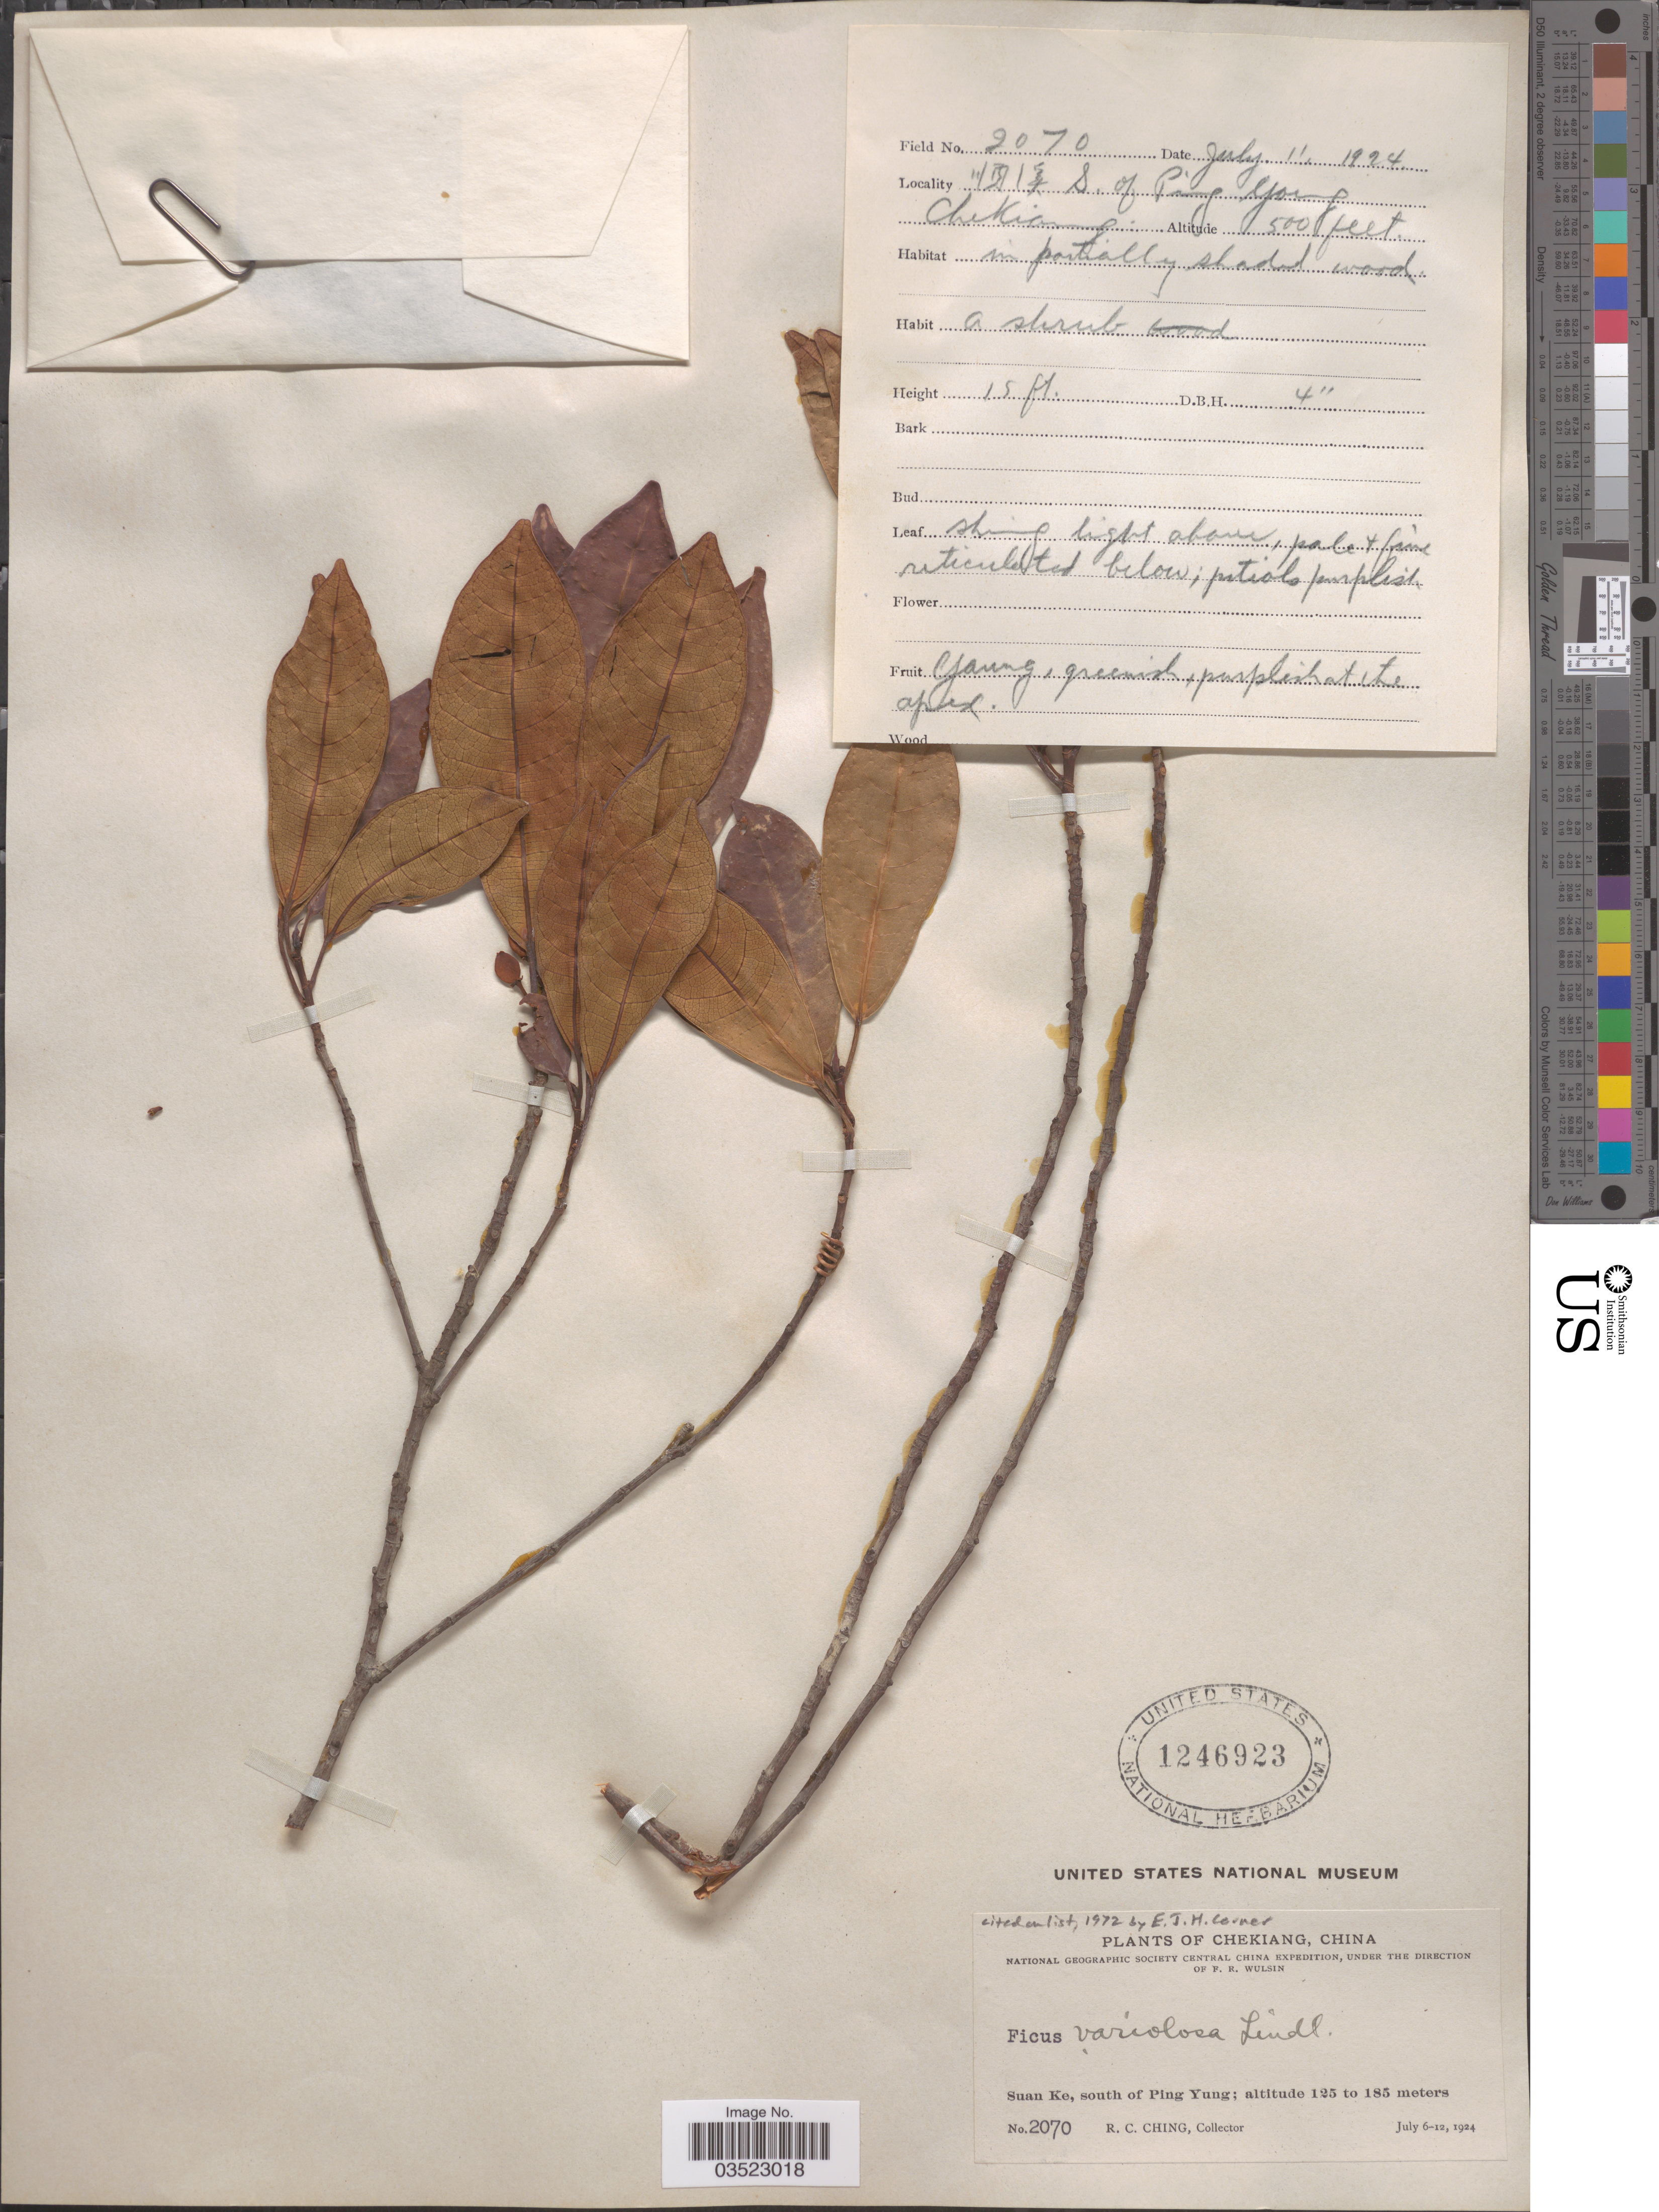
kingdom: Plantae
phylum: Tracheophyta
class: Magnoliopsida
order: Rosales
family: Moraceae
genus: Ficus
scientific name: Ficus variolosa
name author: Lindl. ex Benth.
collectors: R. C. Ching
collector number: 2070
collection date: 1924-07-11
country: China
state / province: Zhejiang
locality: Chekiang. National Geographic Society Central China Expedition. Suan Ke, south of Ping Yung. X.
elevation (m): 152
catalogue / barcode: US 1246923